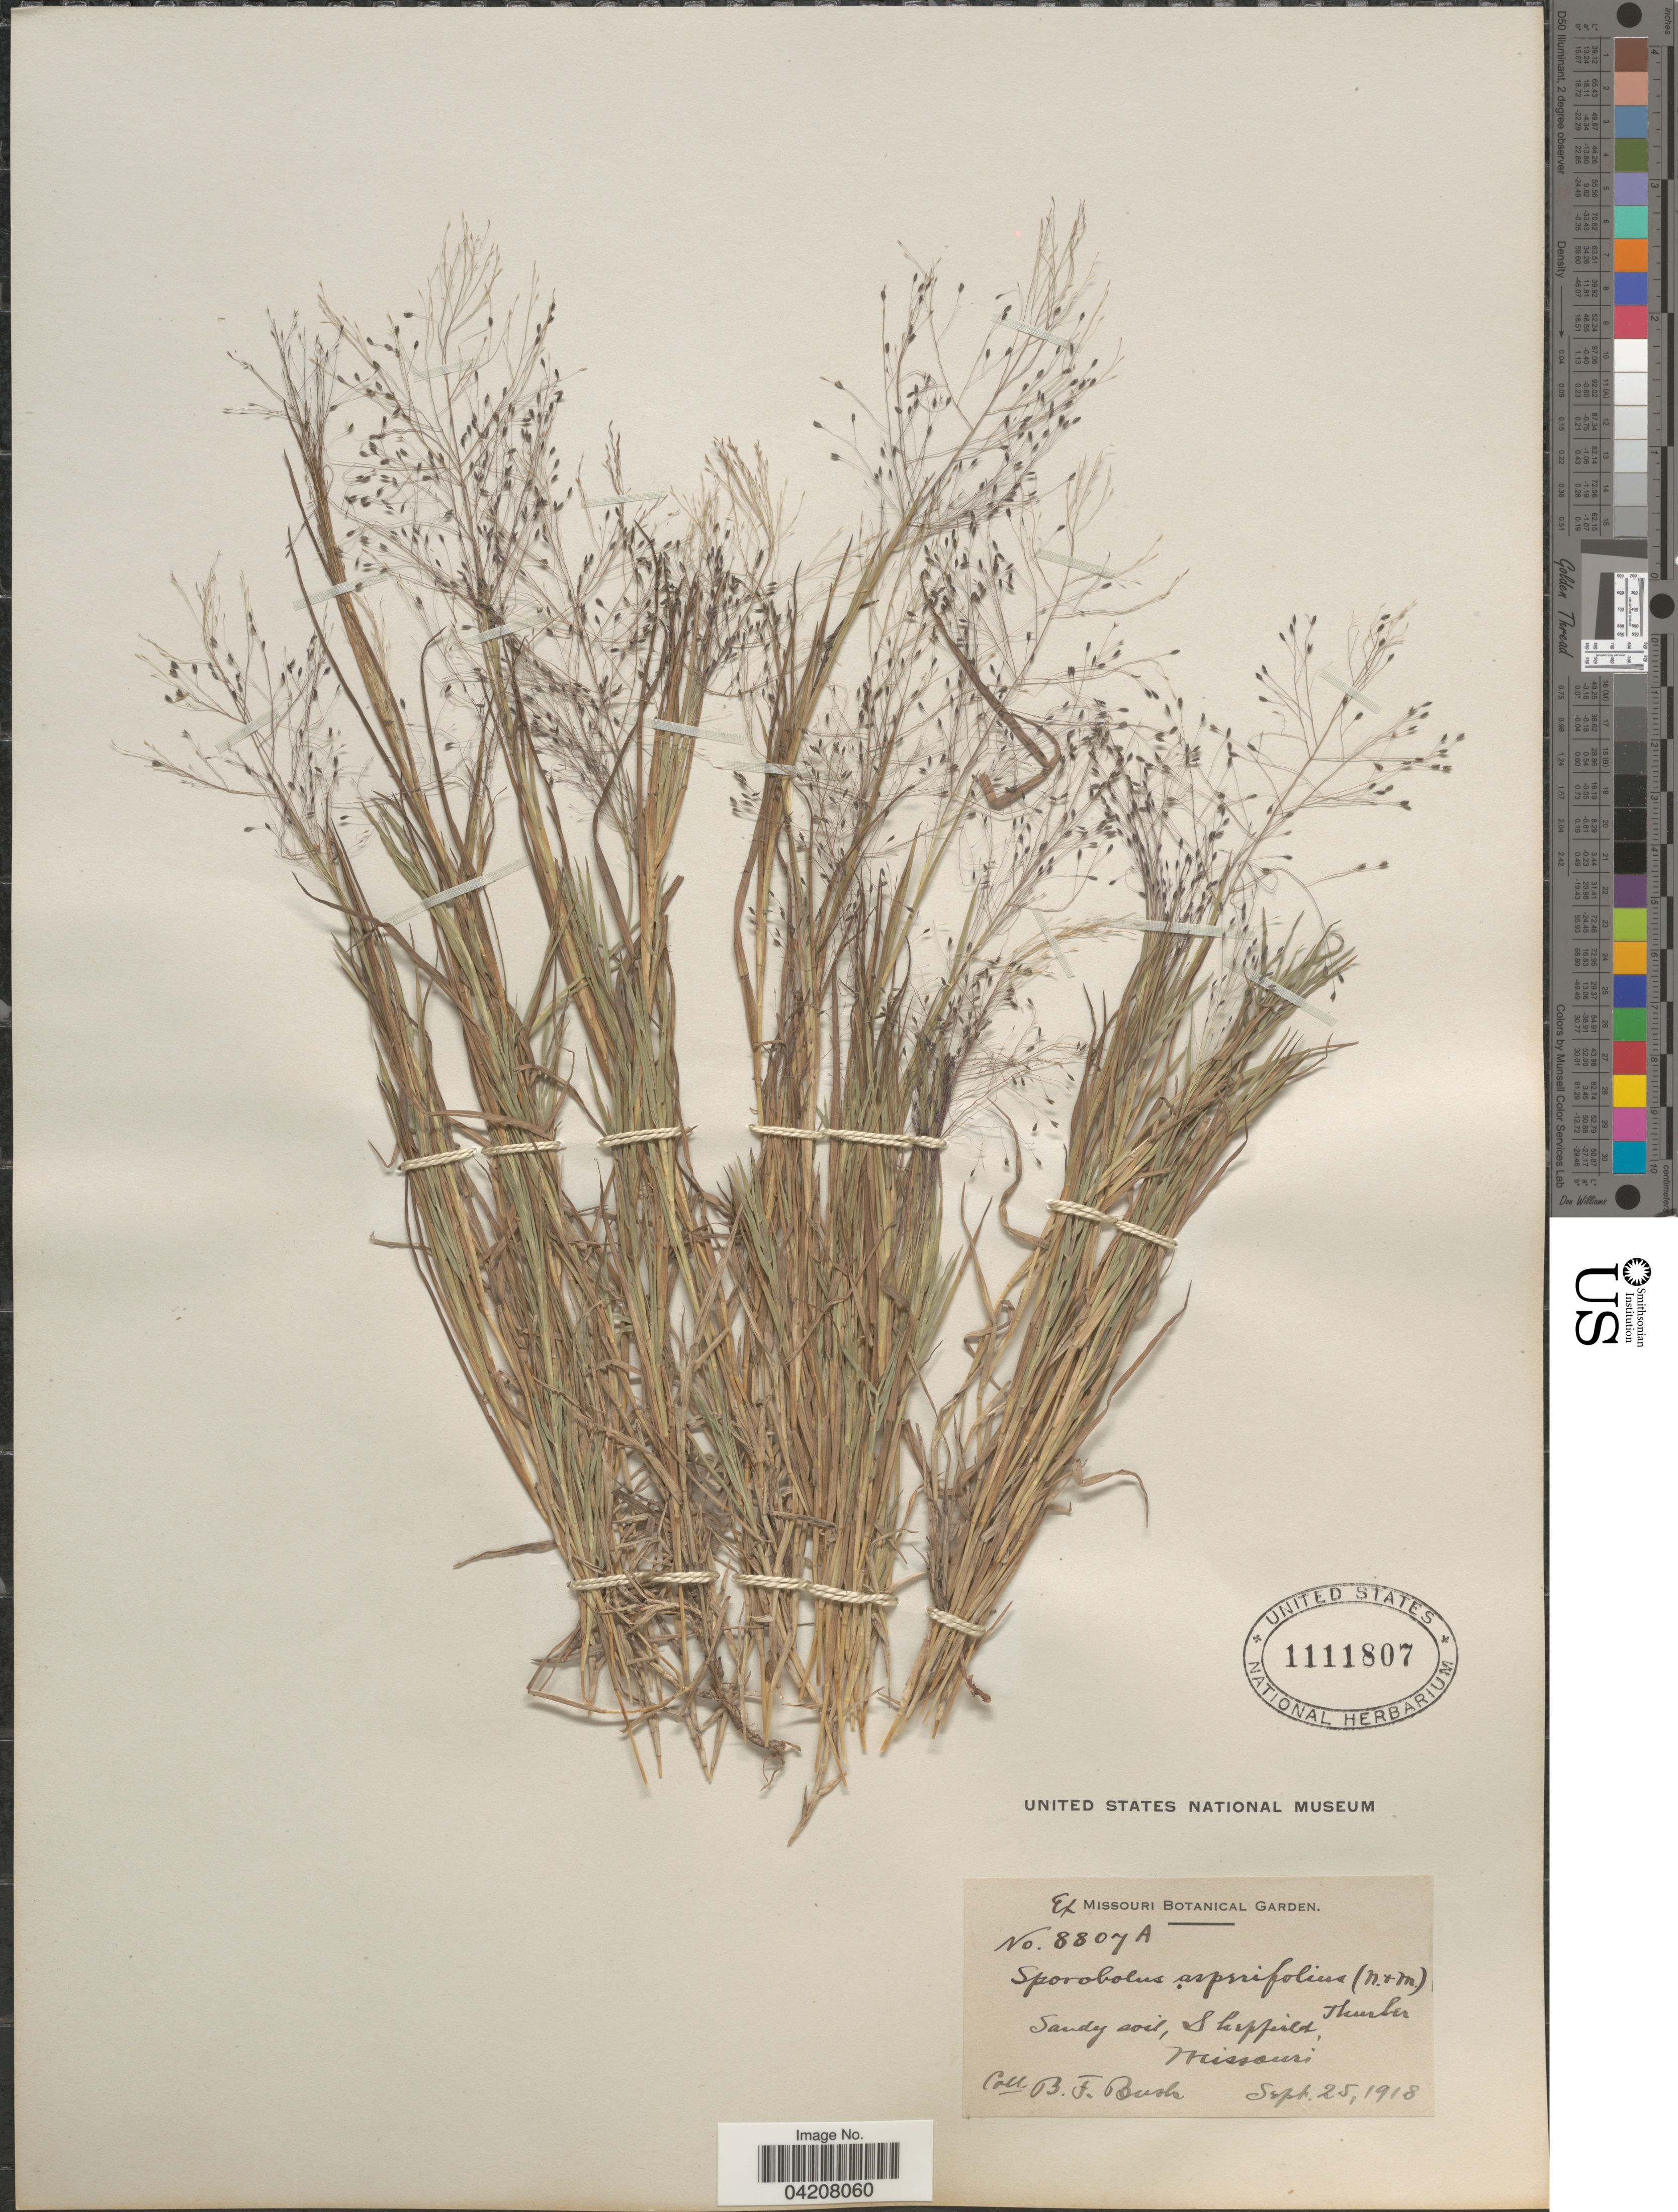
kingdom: Plantae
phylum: Tracheophyta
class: Liliopsida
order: Poales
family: Poaceae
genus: Muhlenbergia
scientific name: Muhlenbergia asperifolia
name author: (Nees & Meyen ex Trin.) Parodi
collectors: B. F. Bush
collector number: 8807A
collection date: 1918-09-25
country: United States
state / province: Missouri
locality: Sandy soil, Sheffield.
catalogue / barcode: US 1111807